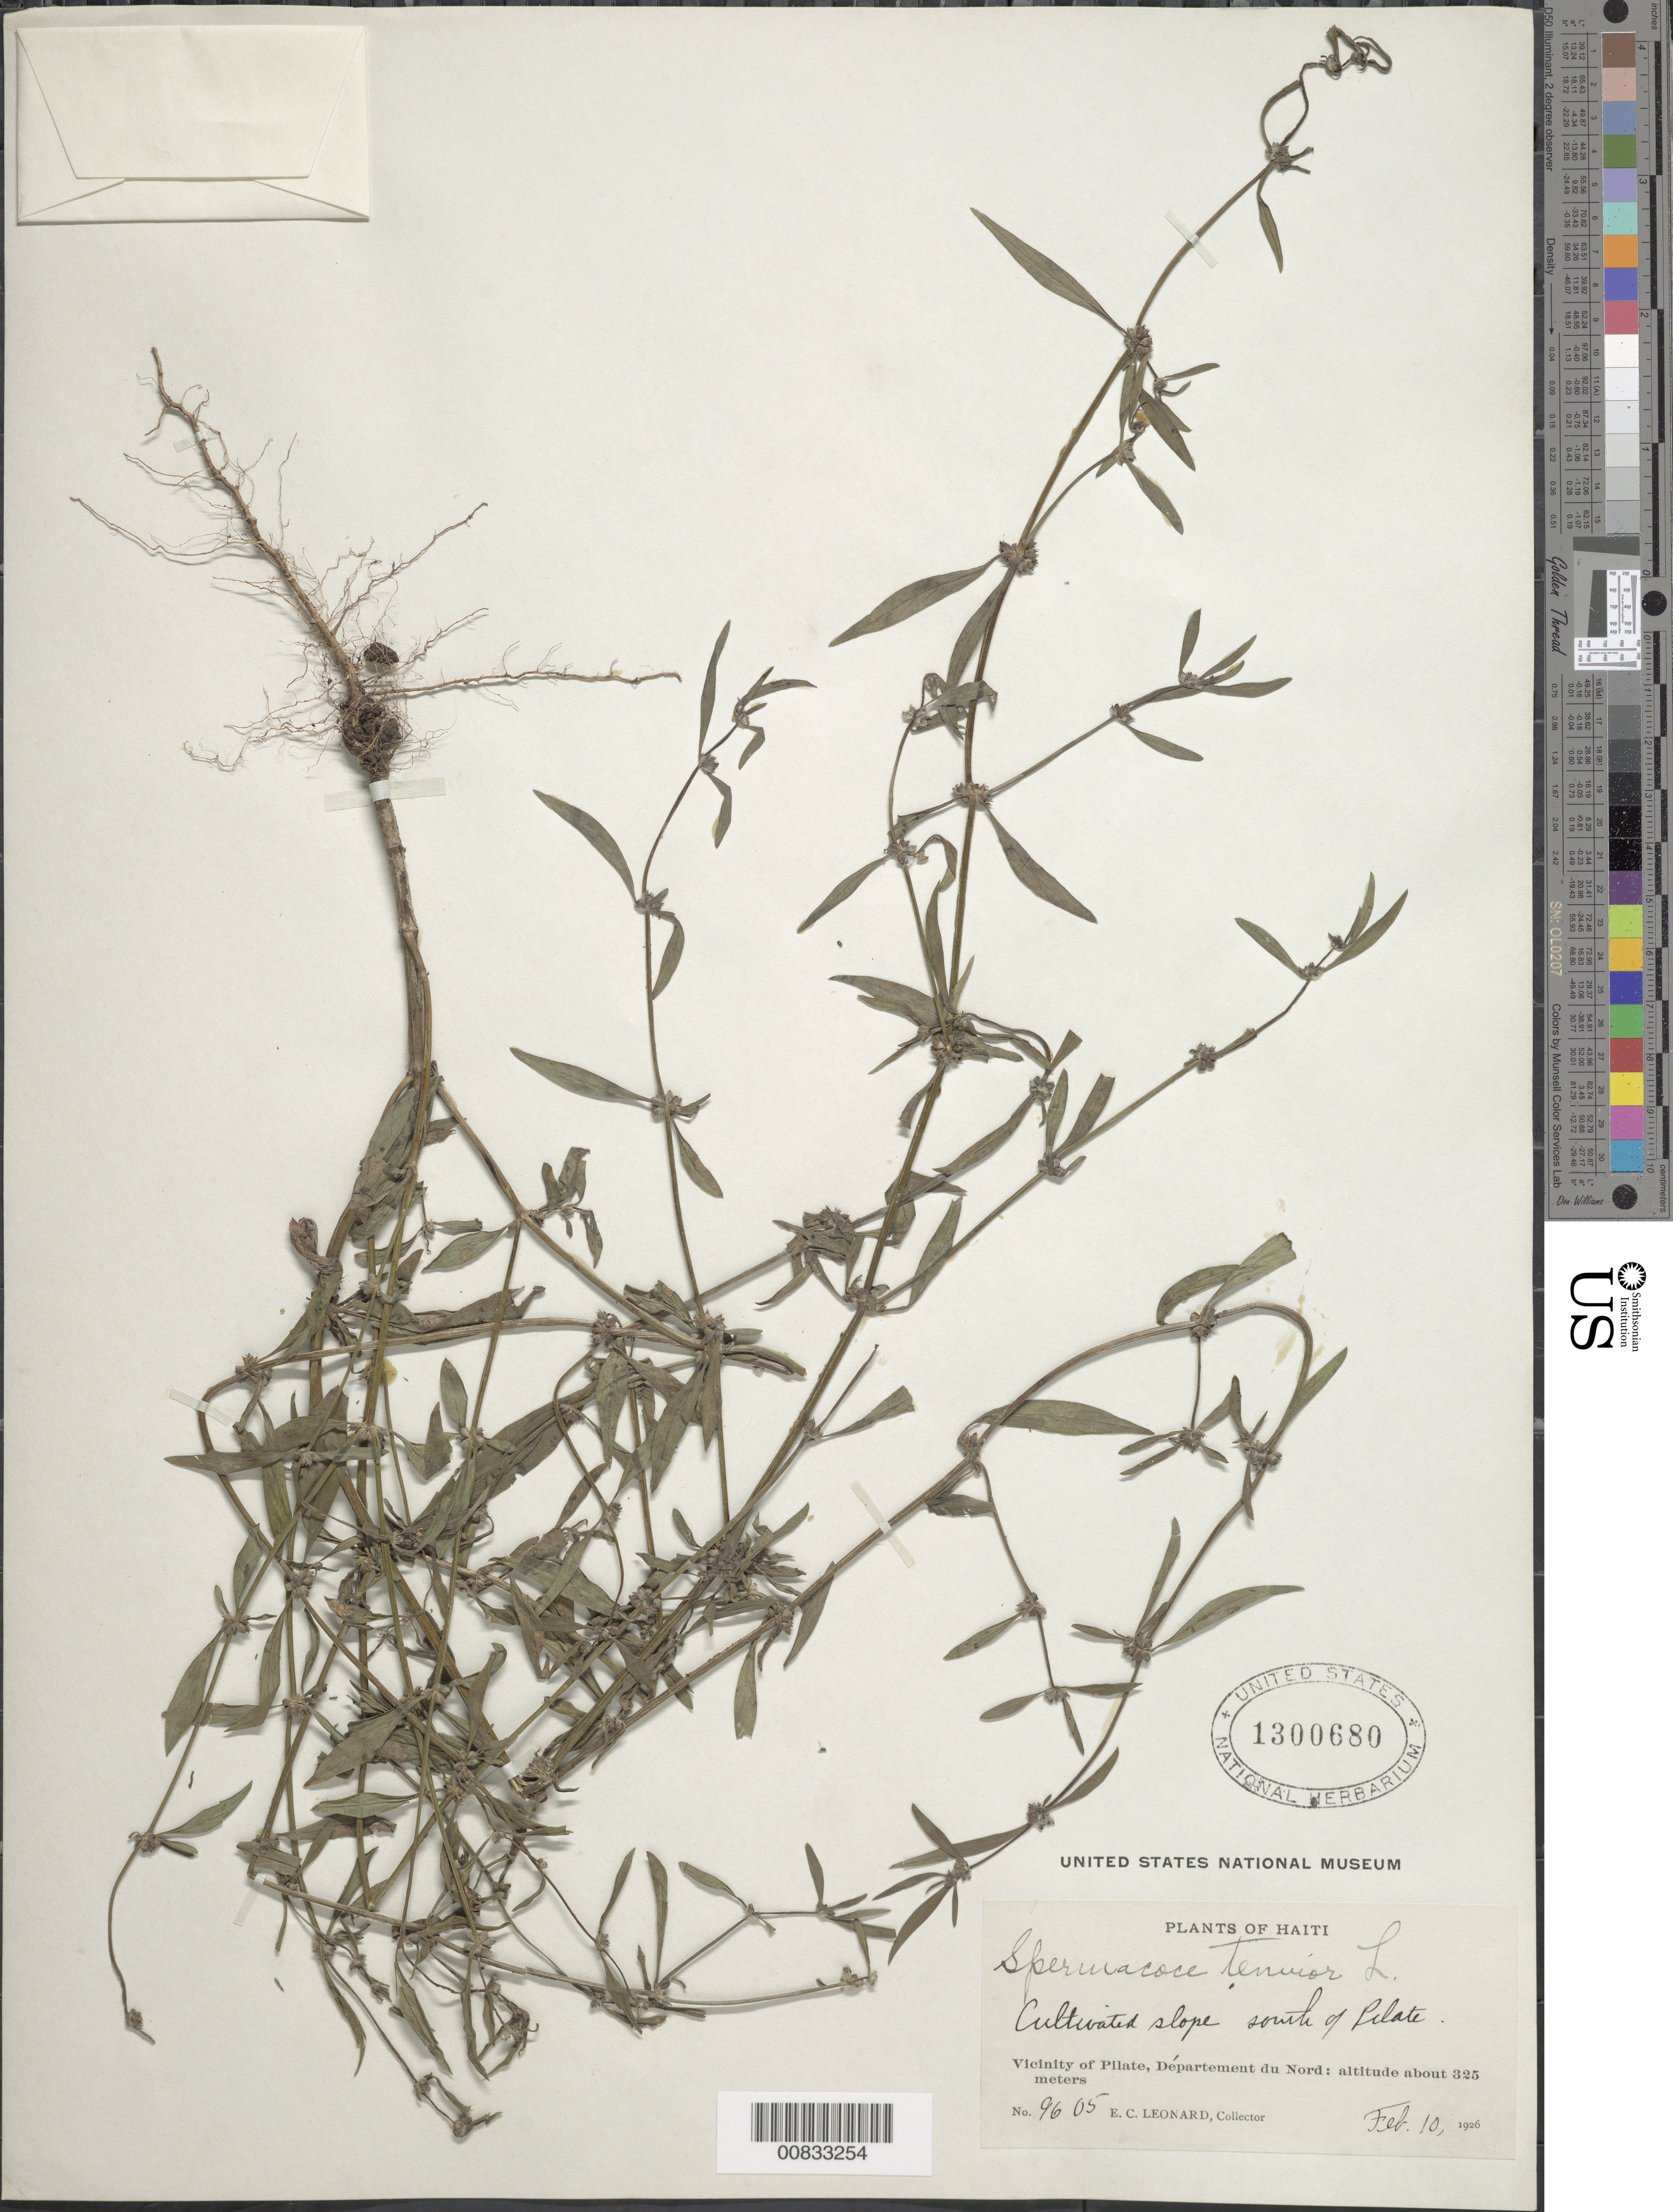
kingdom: Plantae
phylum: Tracheophyta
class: Magnoliopsida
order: Gentianales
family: Rubiaceae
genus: Spermacoce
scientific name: Spermacoce tenuior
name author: L.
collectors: E. C. Leonard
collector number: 9605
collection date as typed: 10 Feb 1926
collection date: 1926-02-10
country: Haiti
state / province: Nord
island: Hispaniola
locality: Vicinity of Pilate, N of town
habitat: Cultivated slope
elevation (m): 325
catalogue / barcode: US 1300680